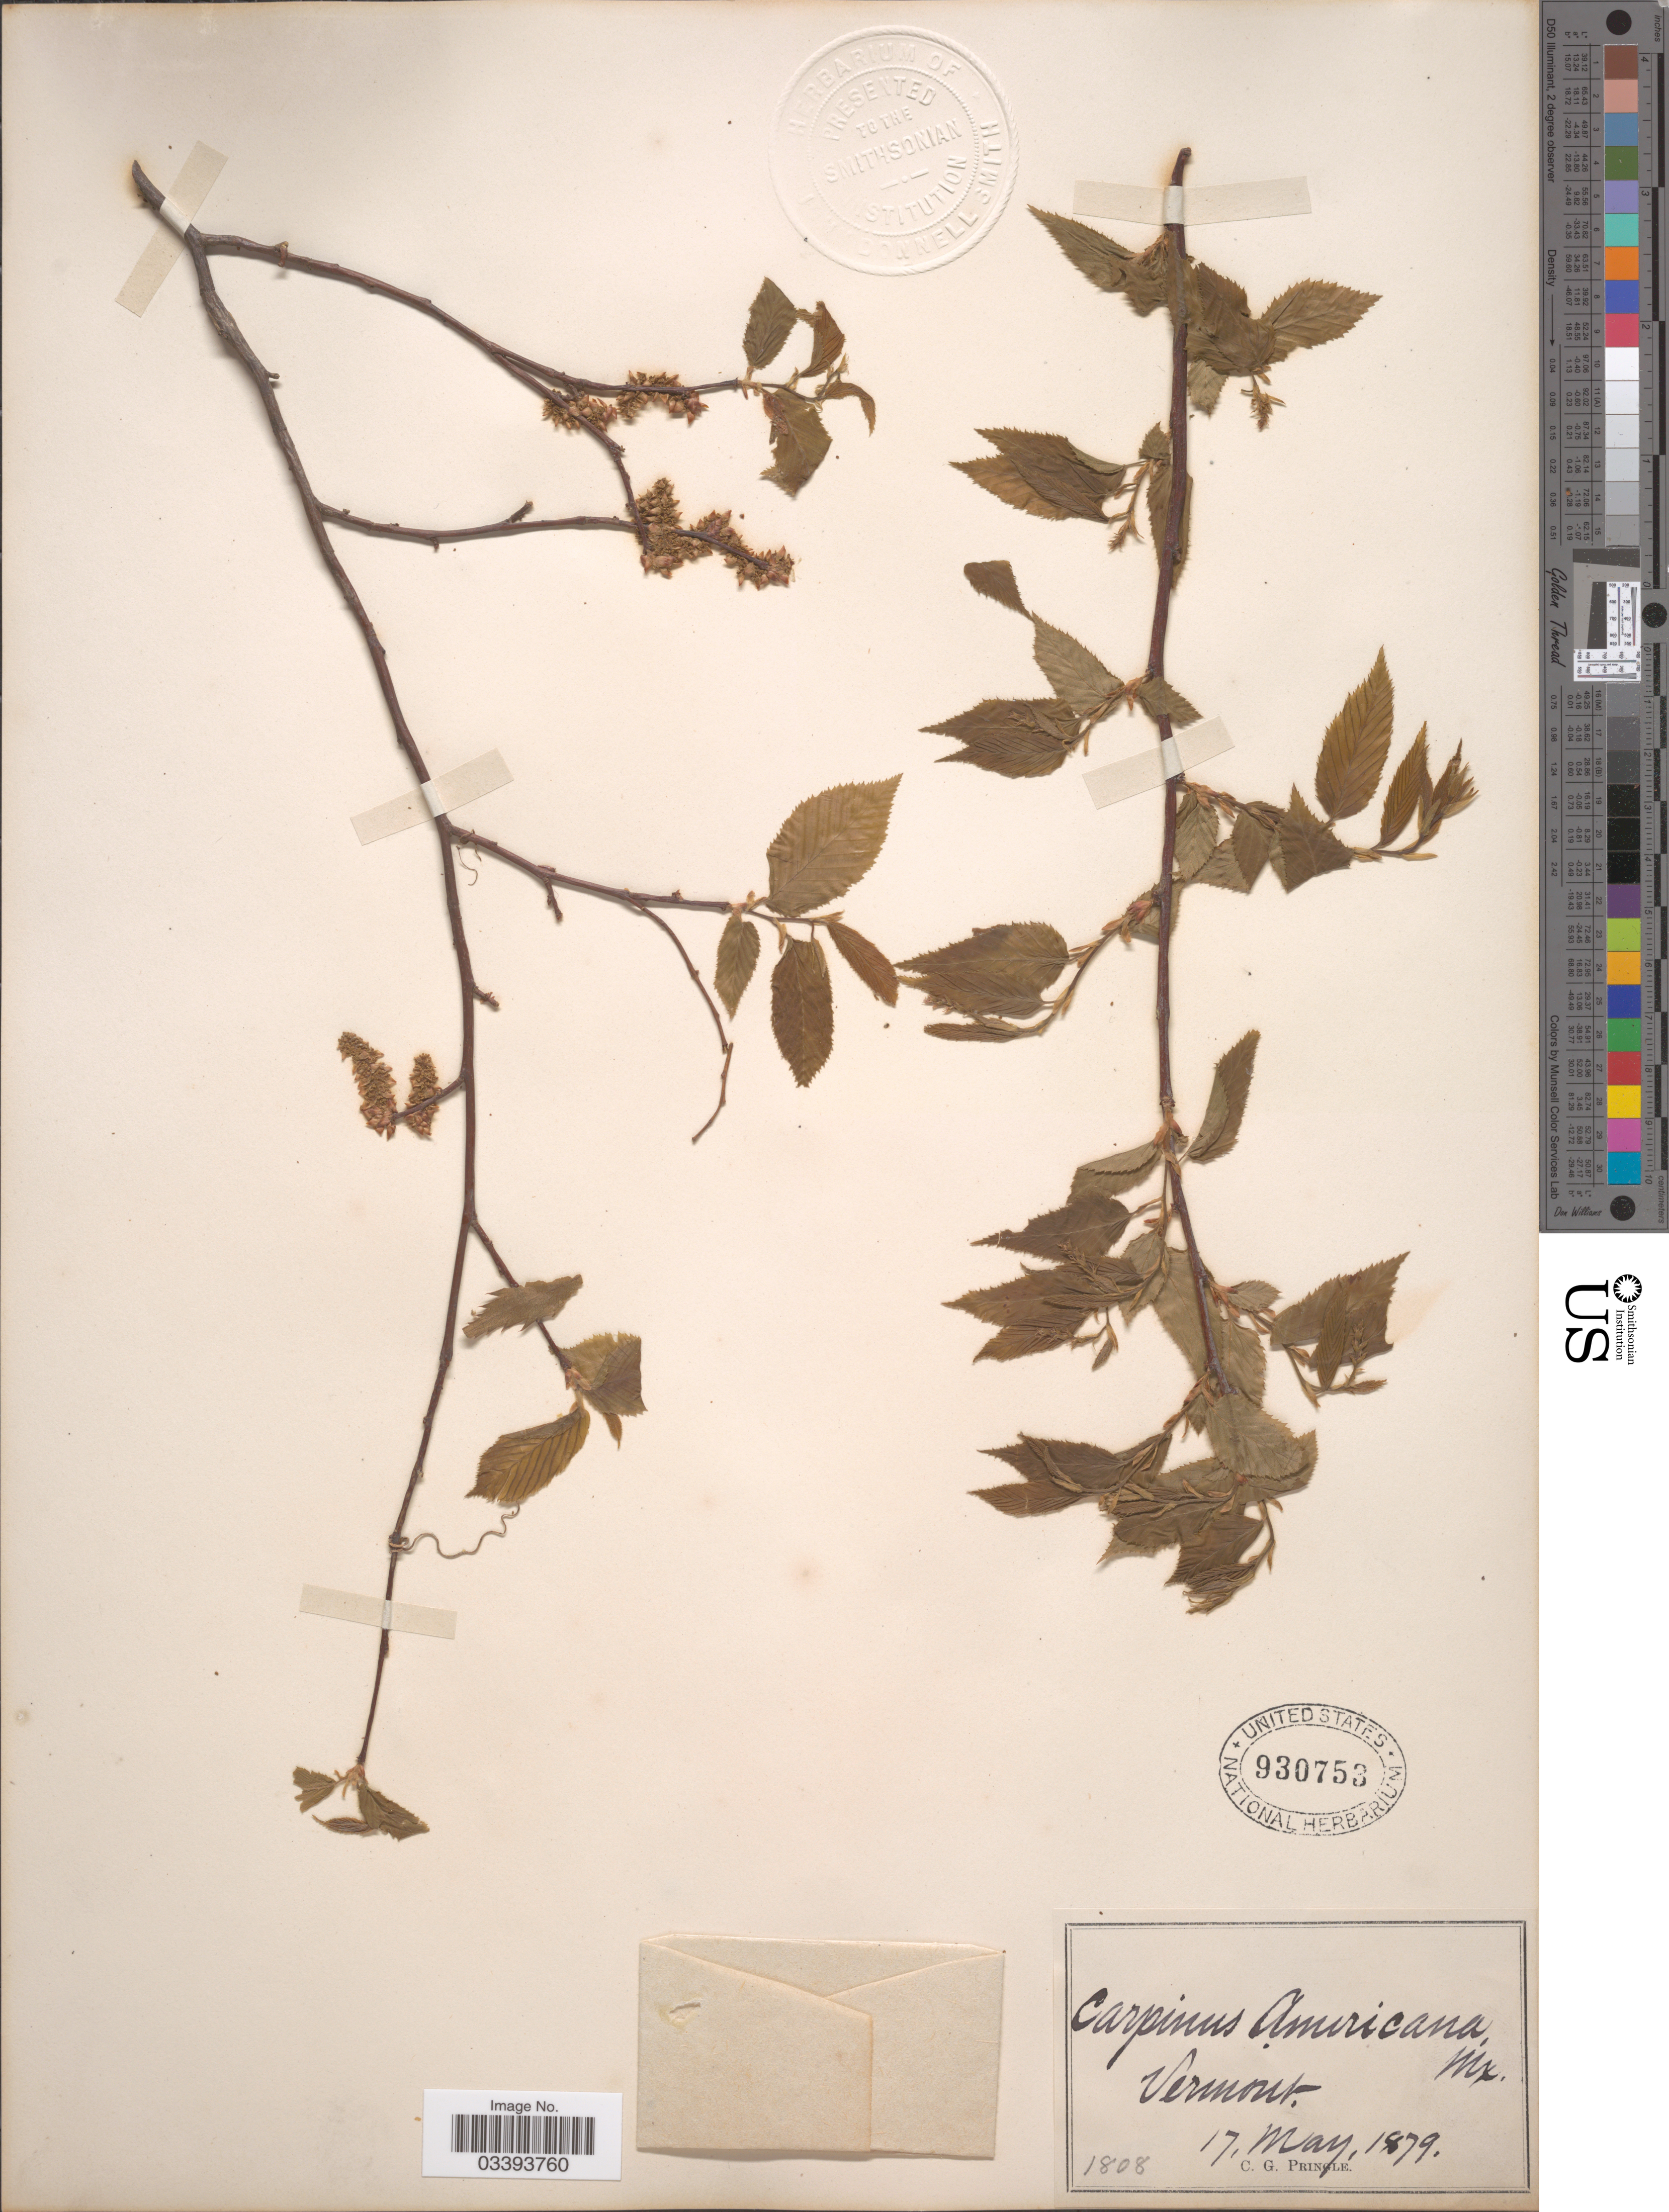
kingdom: Plantae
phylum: Tracheophyta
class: Magnoliopsida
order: Fagales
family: Betulaceae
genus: Carpinus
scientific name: Carpinus americanus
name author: Michx.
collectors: C. G. Pringle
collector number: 1808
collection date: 1879-05-17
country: United States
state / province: Vermont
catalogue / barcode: US 930753